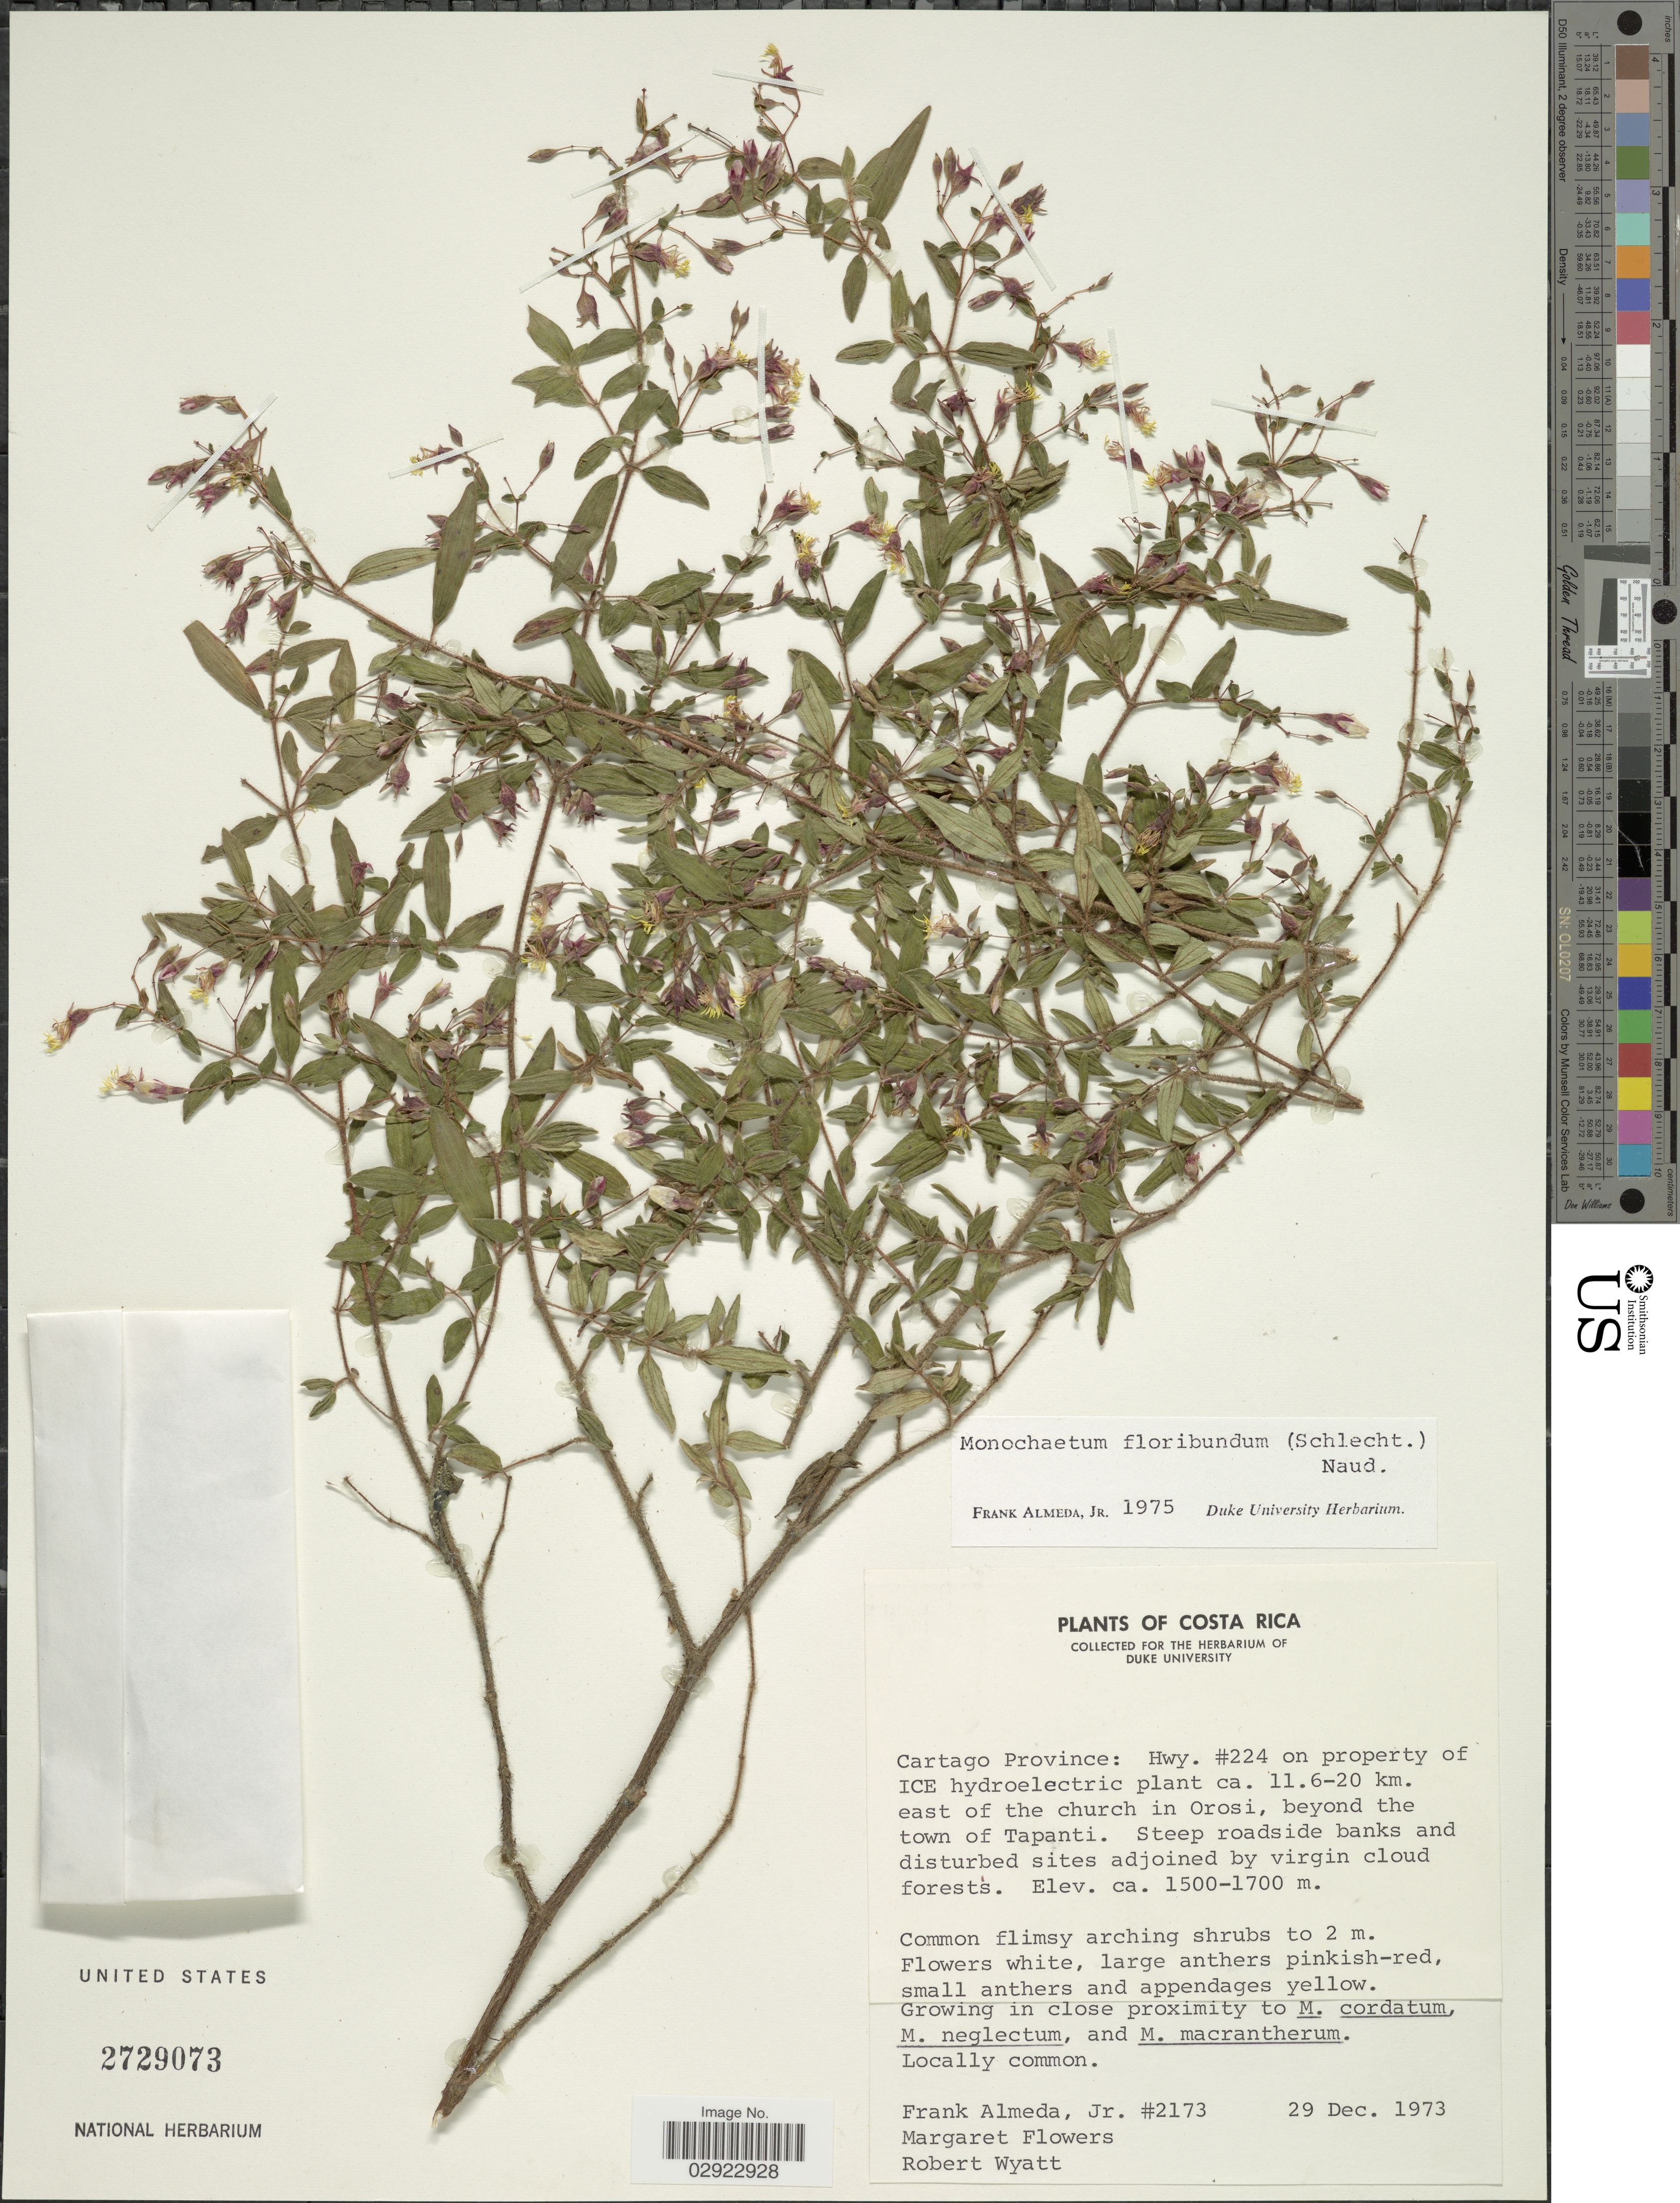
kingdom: Plantae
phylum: Tracheophyta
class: Magnoliopsida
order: Myrtales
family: Melastomataceae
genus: Monochaetum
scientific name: Monochaetum floribundum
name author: (Schltdl.) Naudin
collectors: F. Almeda, M. Flowers & R. Wyatt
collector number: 2173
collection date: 1973-12-29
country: Costa Rica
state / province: Cartago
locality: Cartago Province: Hwy. #224 on property of ICE hydroelectric plant ca. 11.6-20 km. east of the church in Orosi, beyond the town of Tapanti.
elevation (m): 1500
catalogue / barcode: US 2729073